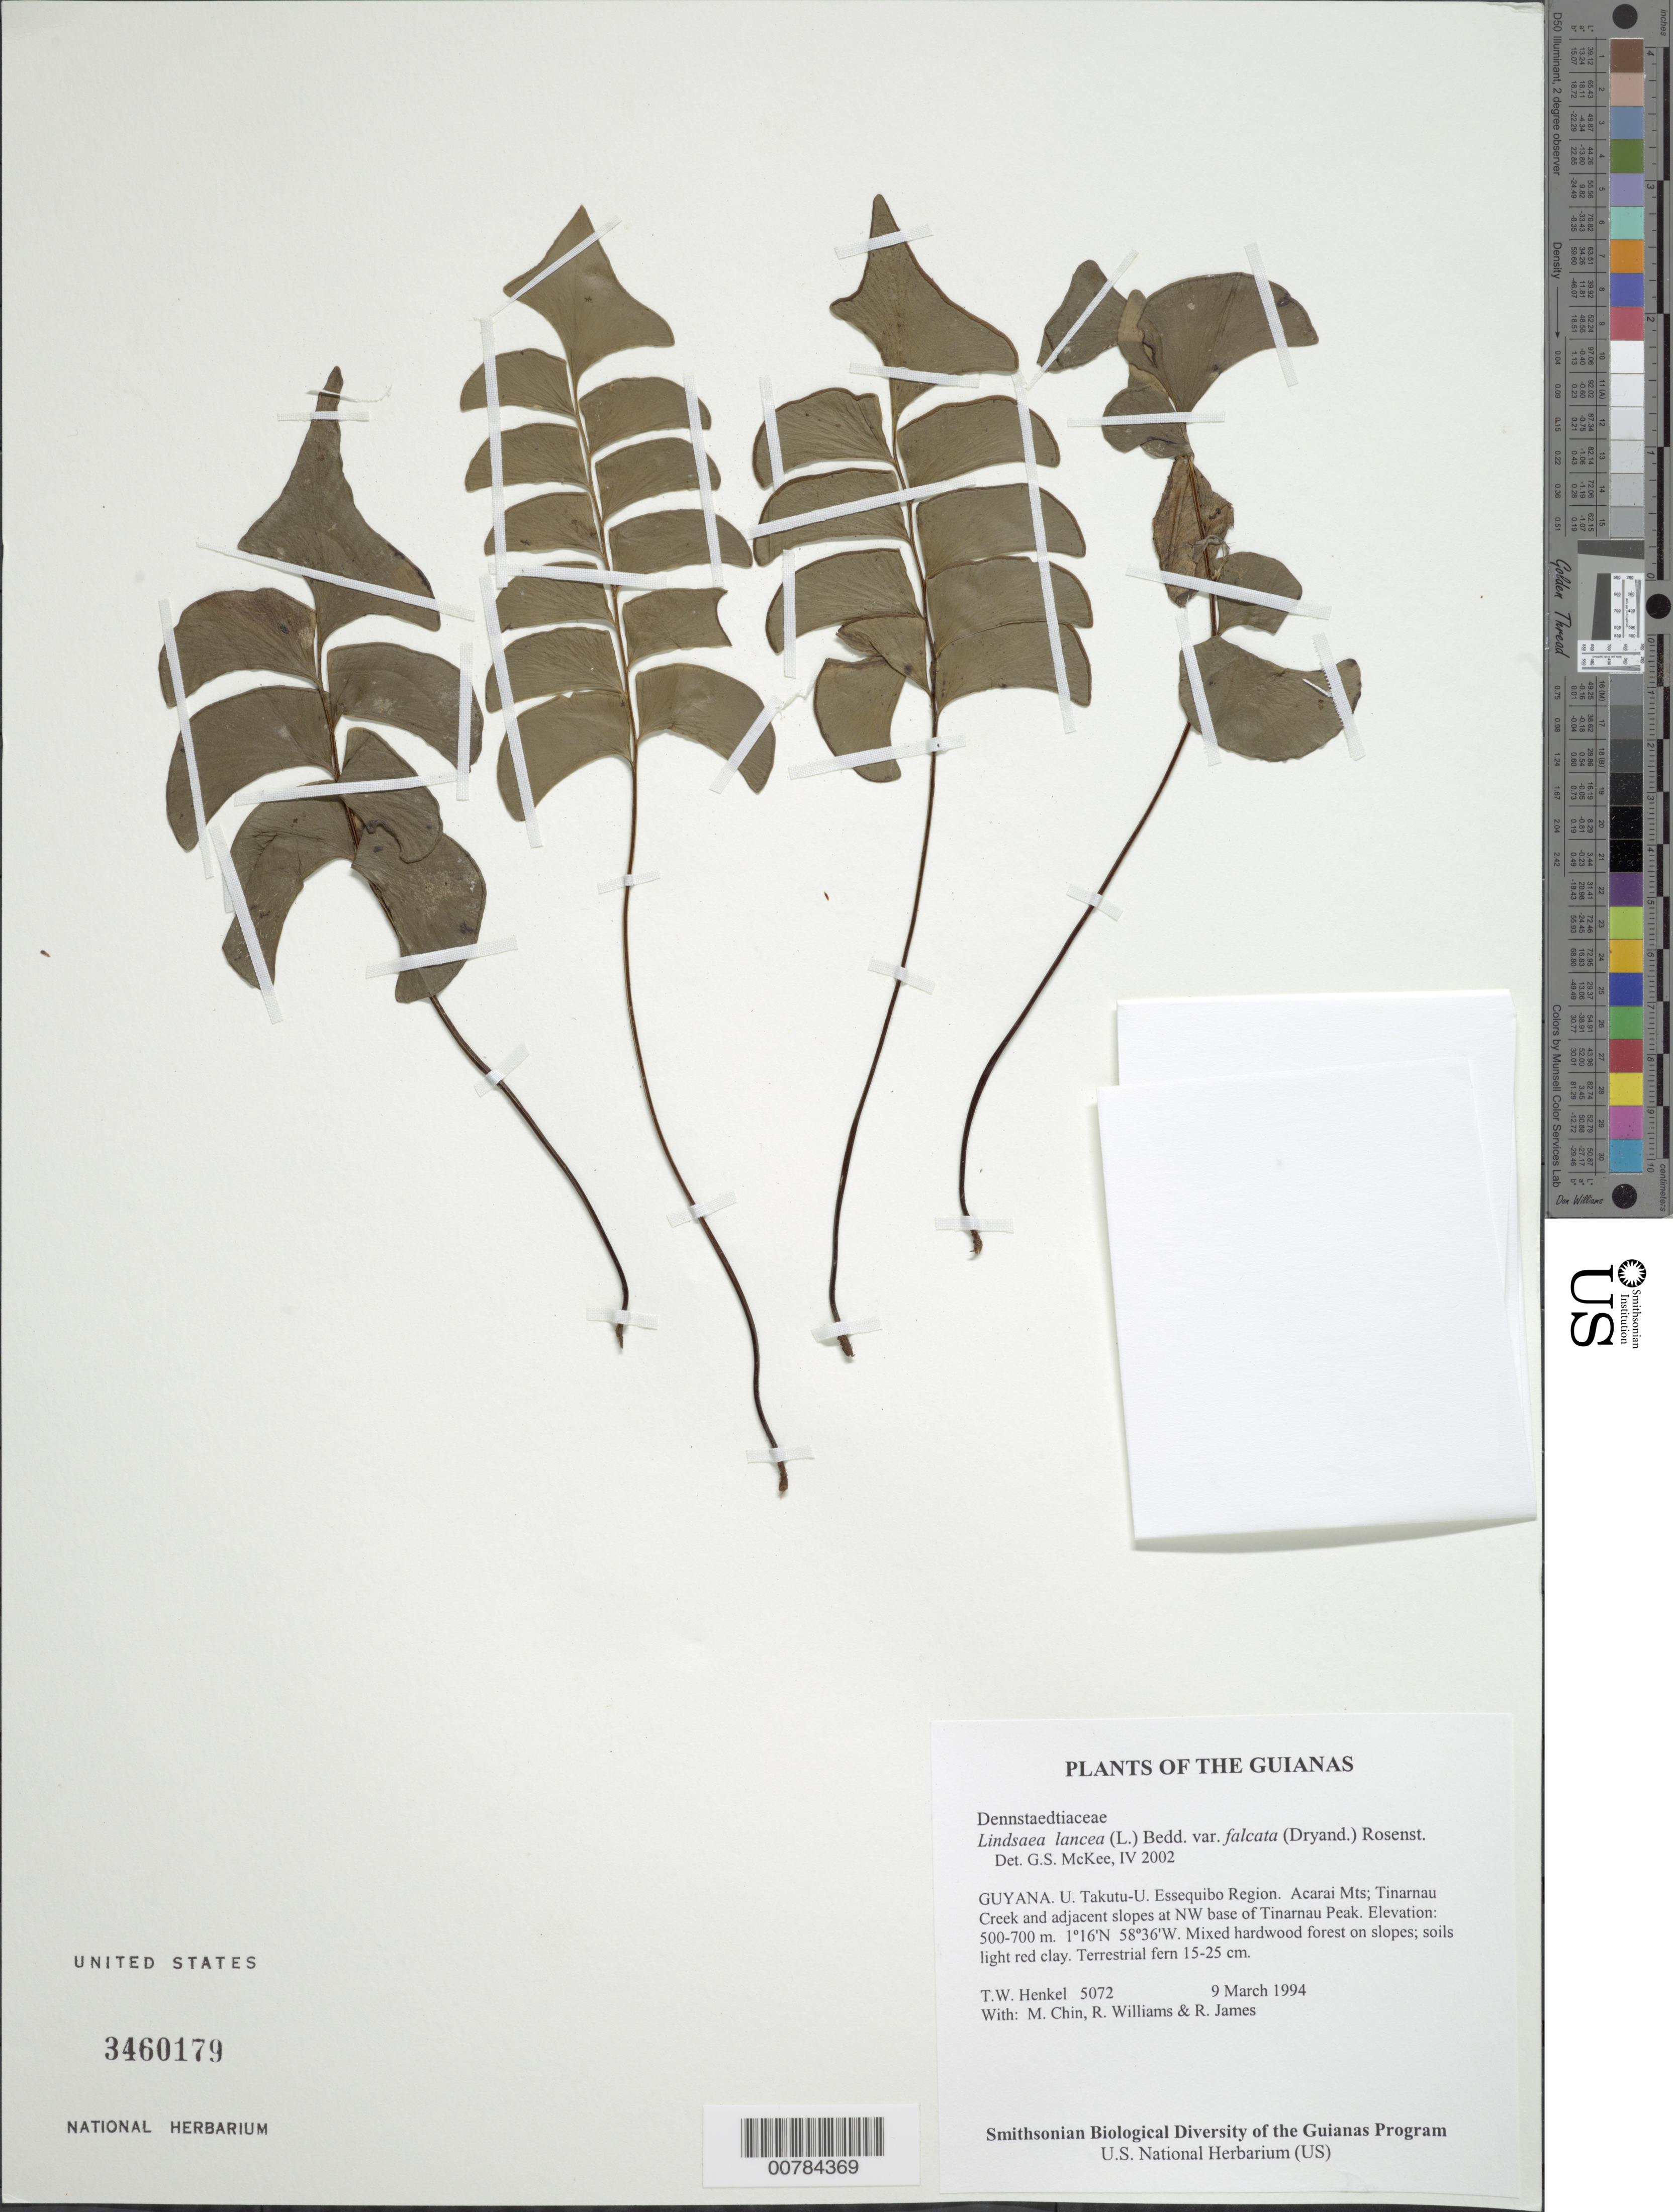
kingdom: Plantae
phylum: Tracheophyta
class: Polypodiopsida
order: Polypodiales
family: Lindsaeaceae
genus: Lindsaea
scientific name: Lindsaea lancea var. falcata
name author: (Dryand.) Rosenst.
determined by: McKee, G. S., (US), NMNH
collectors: T. Henkel, M. Chin, R. Williams & R. James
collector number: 5072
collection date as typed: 9 March 1994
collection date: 1994-03-09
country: Guyana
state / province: U. Takutu-U. Essequibo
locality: Acarai Mts; Tinarnau Creek and adjacent slopes at NW base of Tinarnau Peak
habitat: Mixed hardwood forest on slopes; soils light red clay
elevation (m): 500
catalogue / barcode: US 3460179